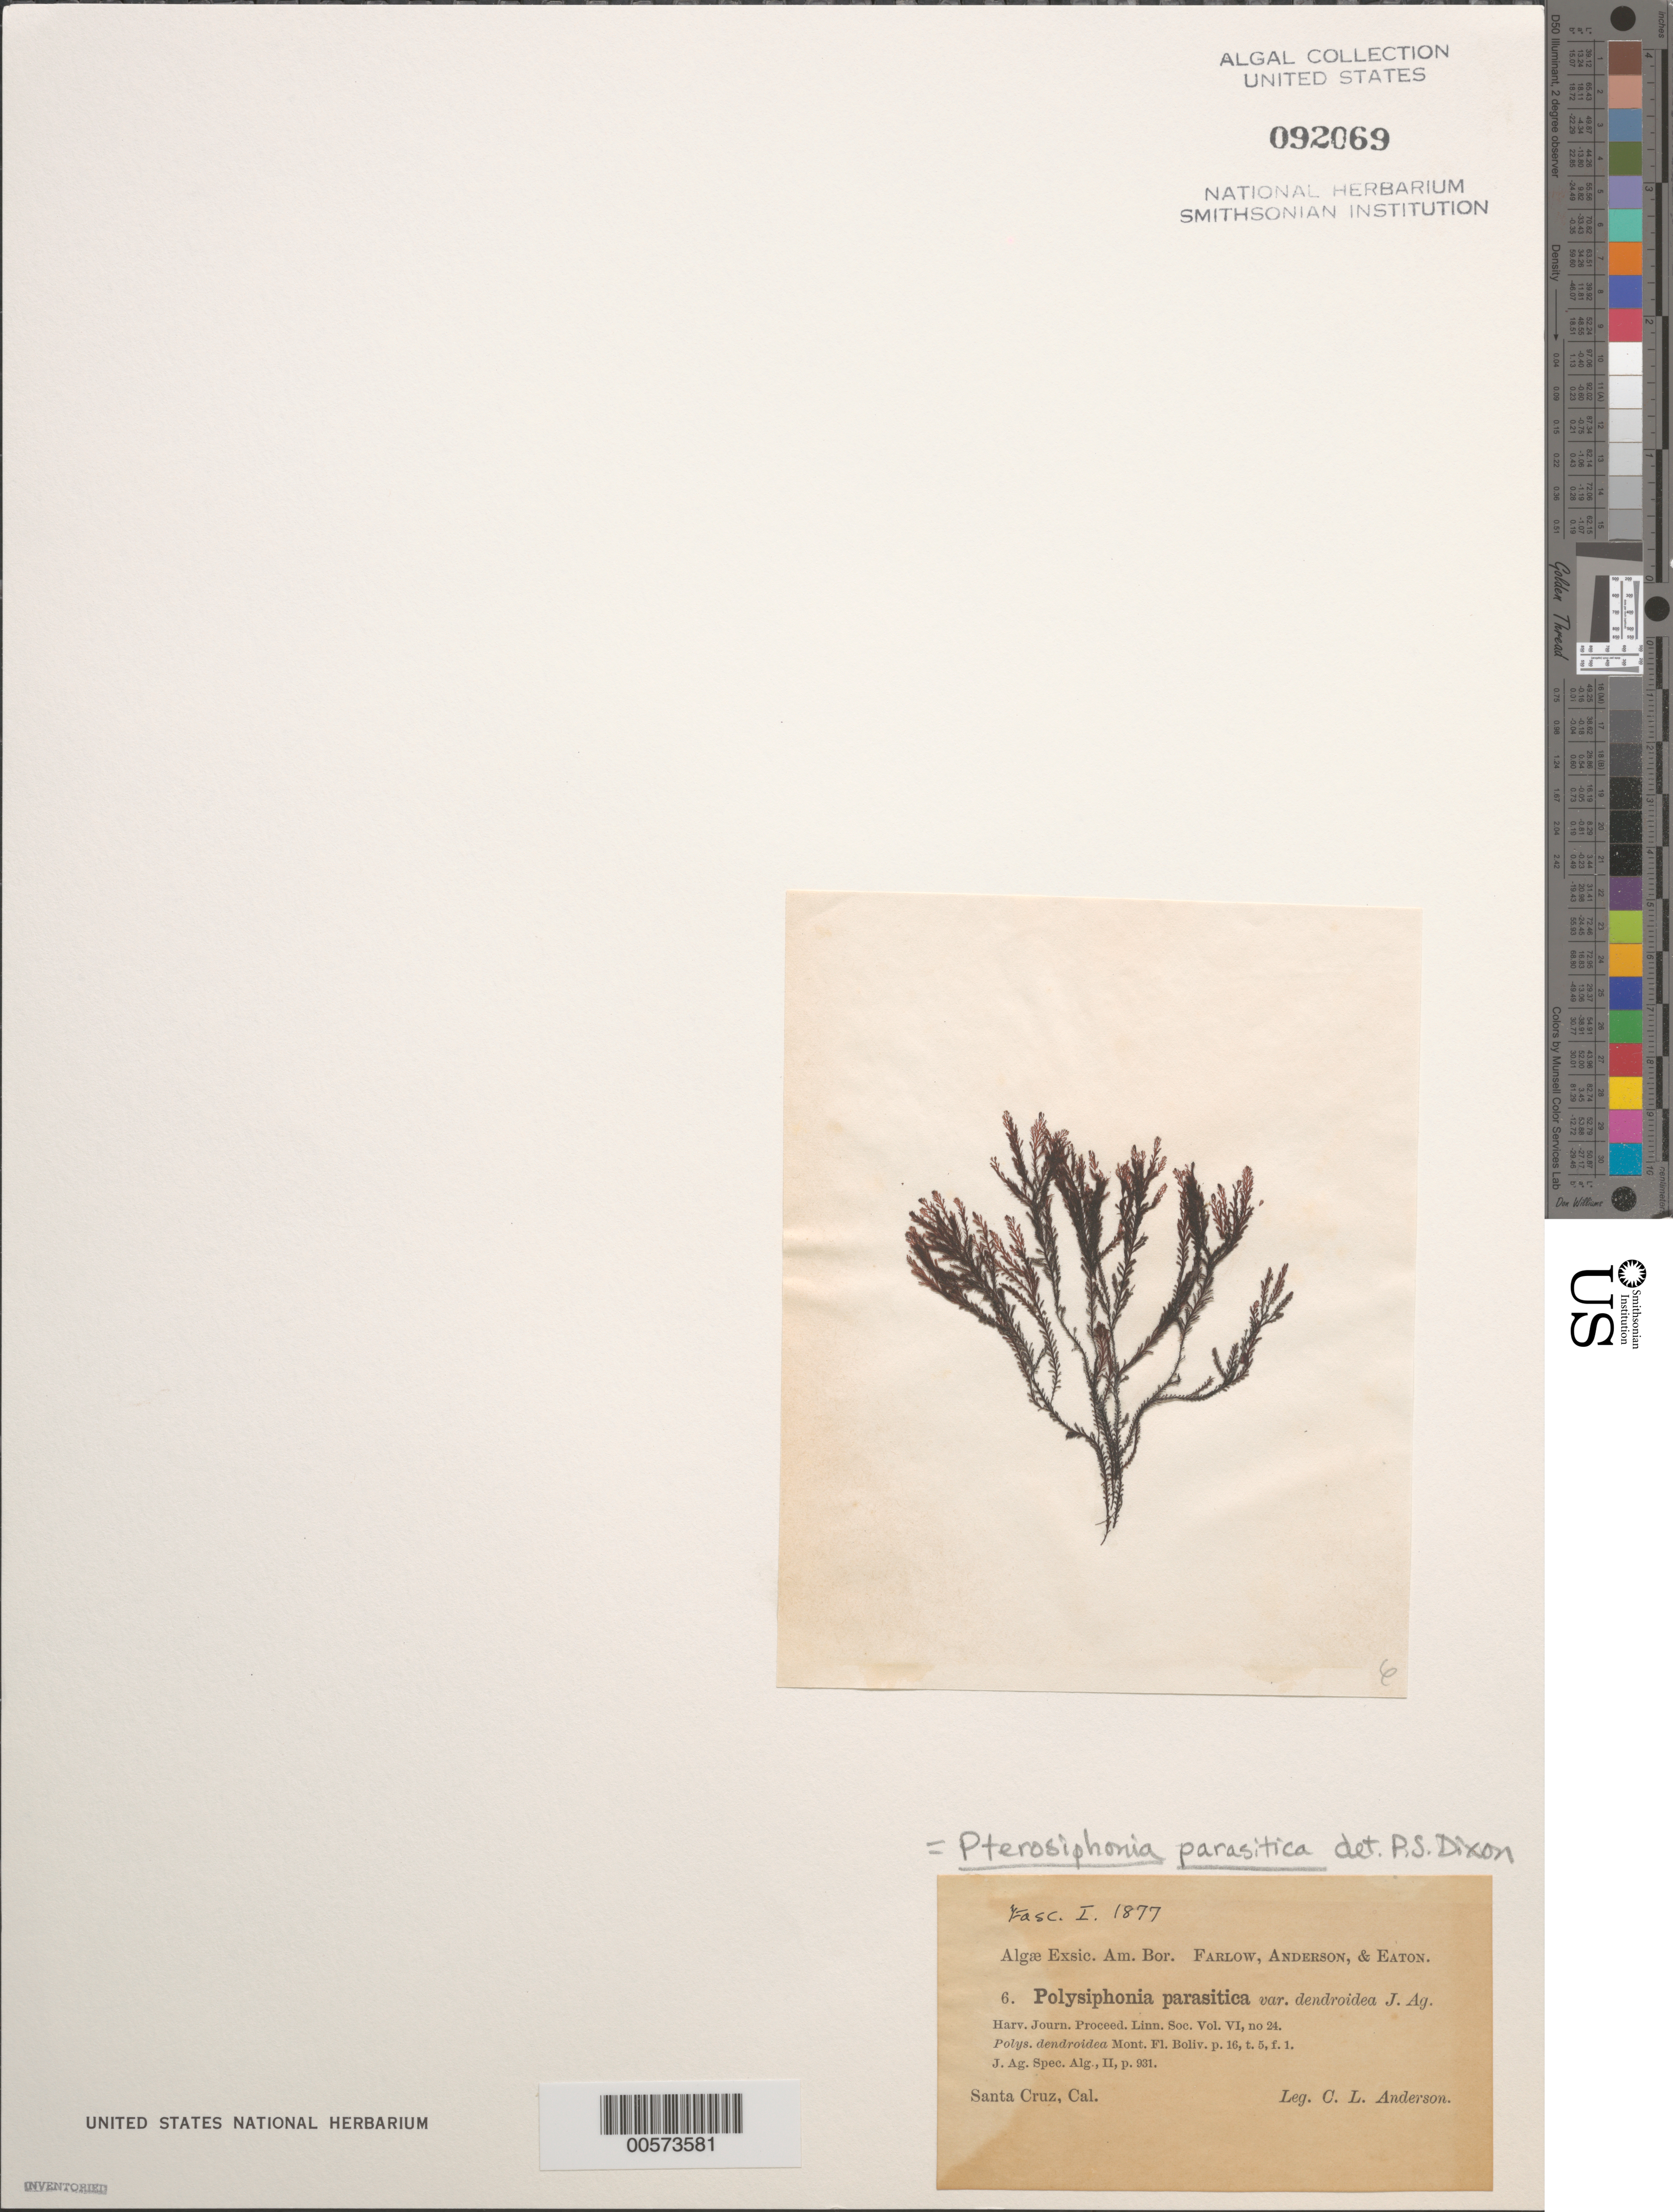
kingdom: Plantae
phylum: Rhodophyta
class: Florideophyceae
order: Ceramiales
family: Rhodomelaceae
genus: Deltalsia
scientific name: Deltalsia parasitica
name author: (Hudson) Diaz-Tapia & Rodríguez-Buján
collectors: C. L. Anderson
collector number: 6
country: United States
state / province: California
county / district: Santa Cruz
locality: Santa Cruz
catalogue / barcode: US 92069